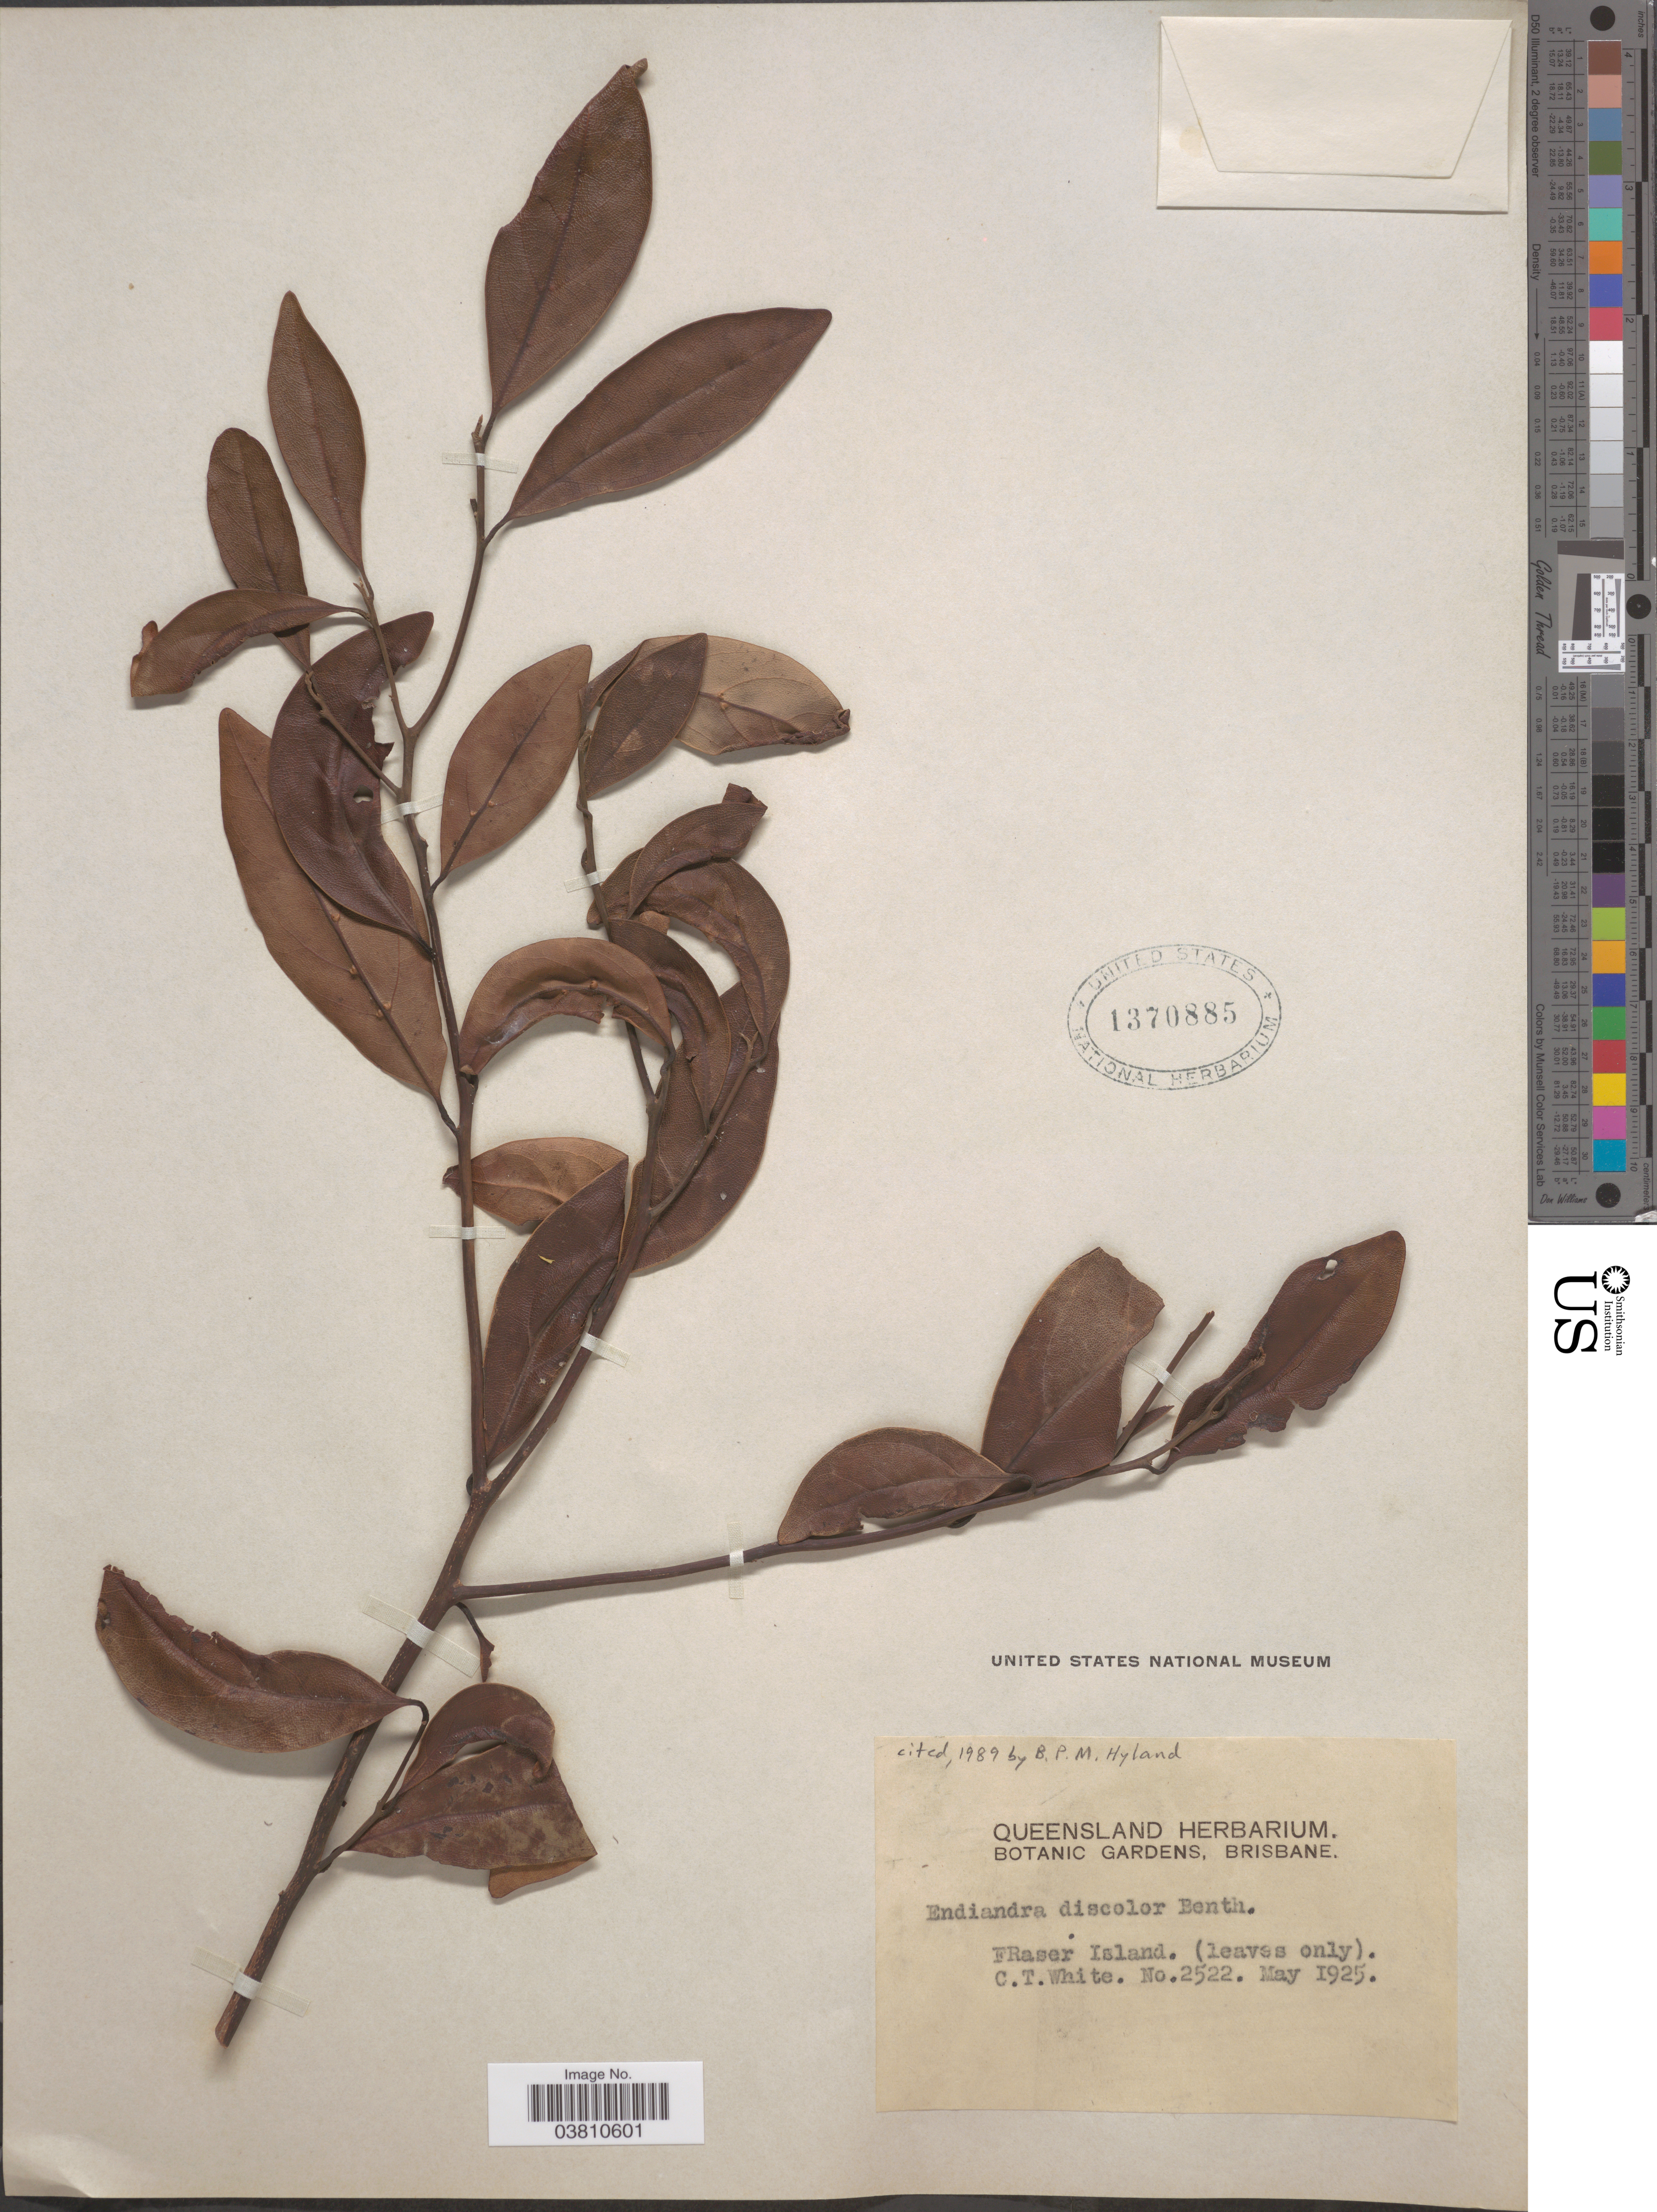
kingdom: Plantae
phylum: Tracheophyta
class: Magnoliopsida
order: Laurales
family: Lauraceae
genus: Endiandra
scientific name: Endiandra discolor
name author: Benth.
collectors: C. T. White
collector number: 2522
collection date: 1925-05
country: Australia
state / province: Queensland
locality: Fraser Island.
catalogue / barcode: US 1370885